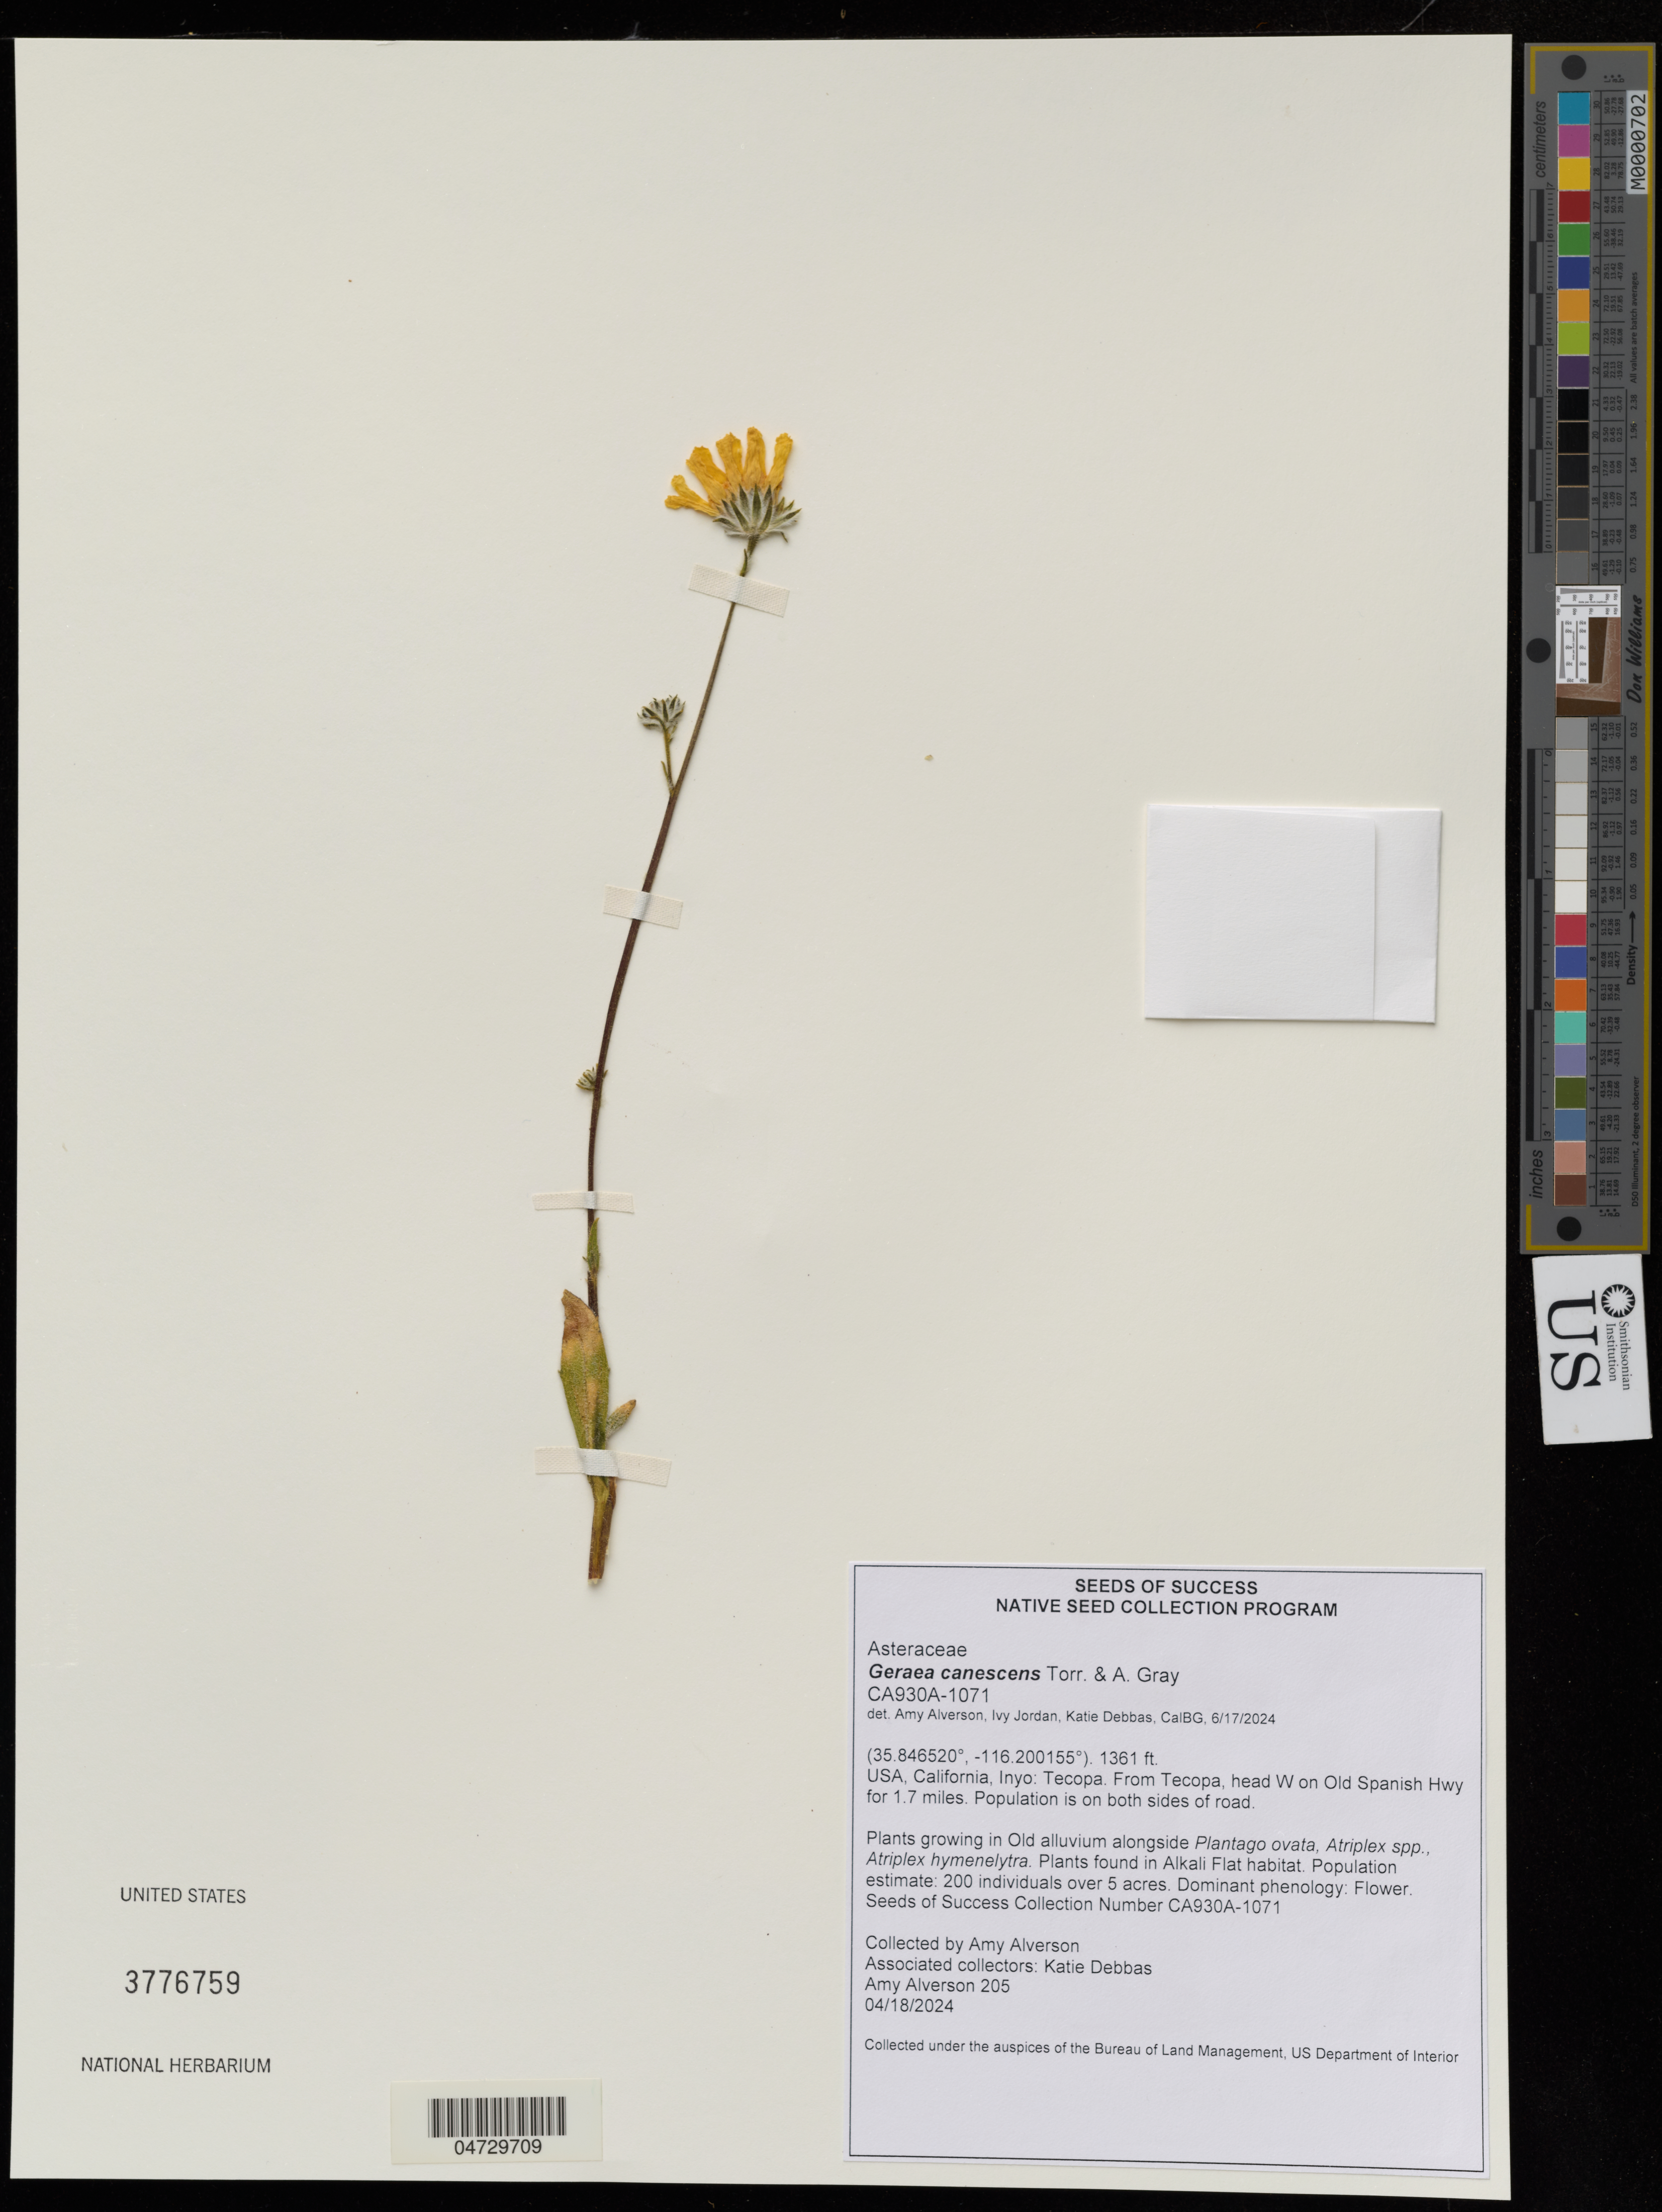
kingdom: Plantae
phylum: Tracheophyta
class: Magnoliopsida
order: Asterales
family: Asteraceae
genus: Geraea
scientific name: Geraea canescens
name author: Torr. & A. Gray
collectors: A. Alverson & K. Debbas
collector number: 205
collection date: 2024-04-18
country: United States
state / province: California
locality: USA, California, Inyo: Tecopa. From Tecopa, head W on Old Spanish Hwy for 1.7 miles.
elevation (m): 415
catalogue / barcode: US 3776759